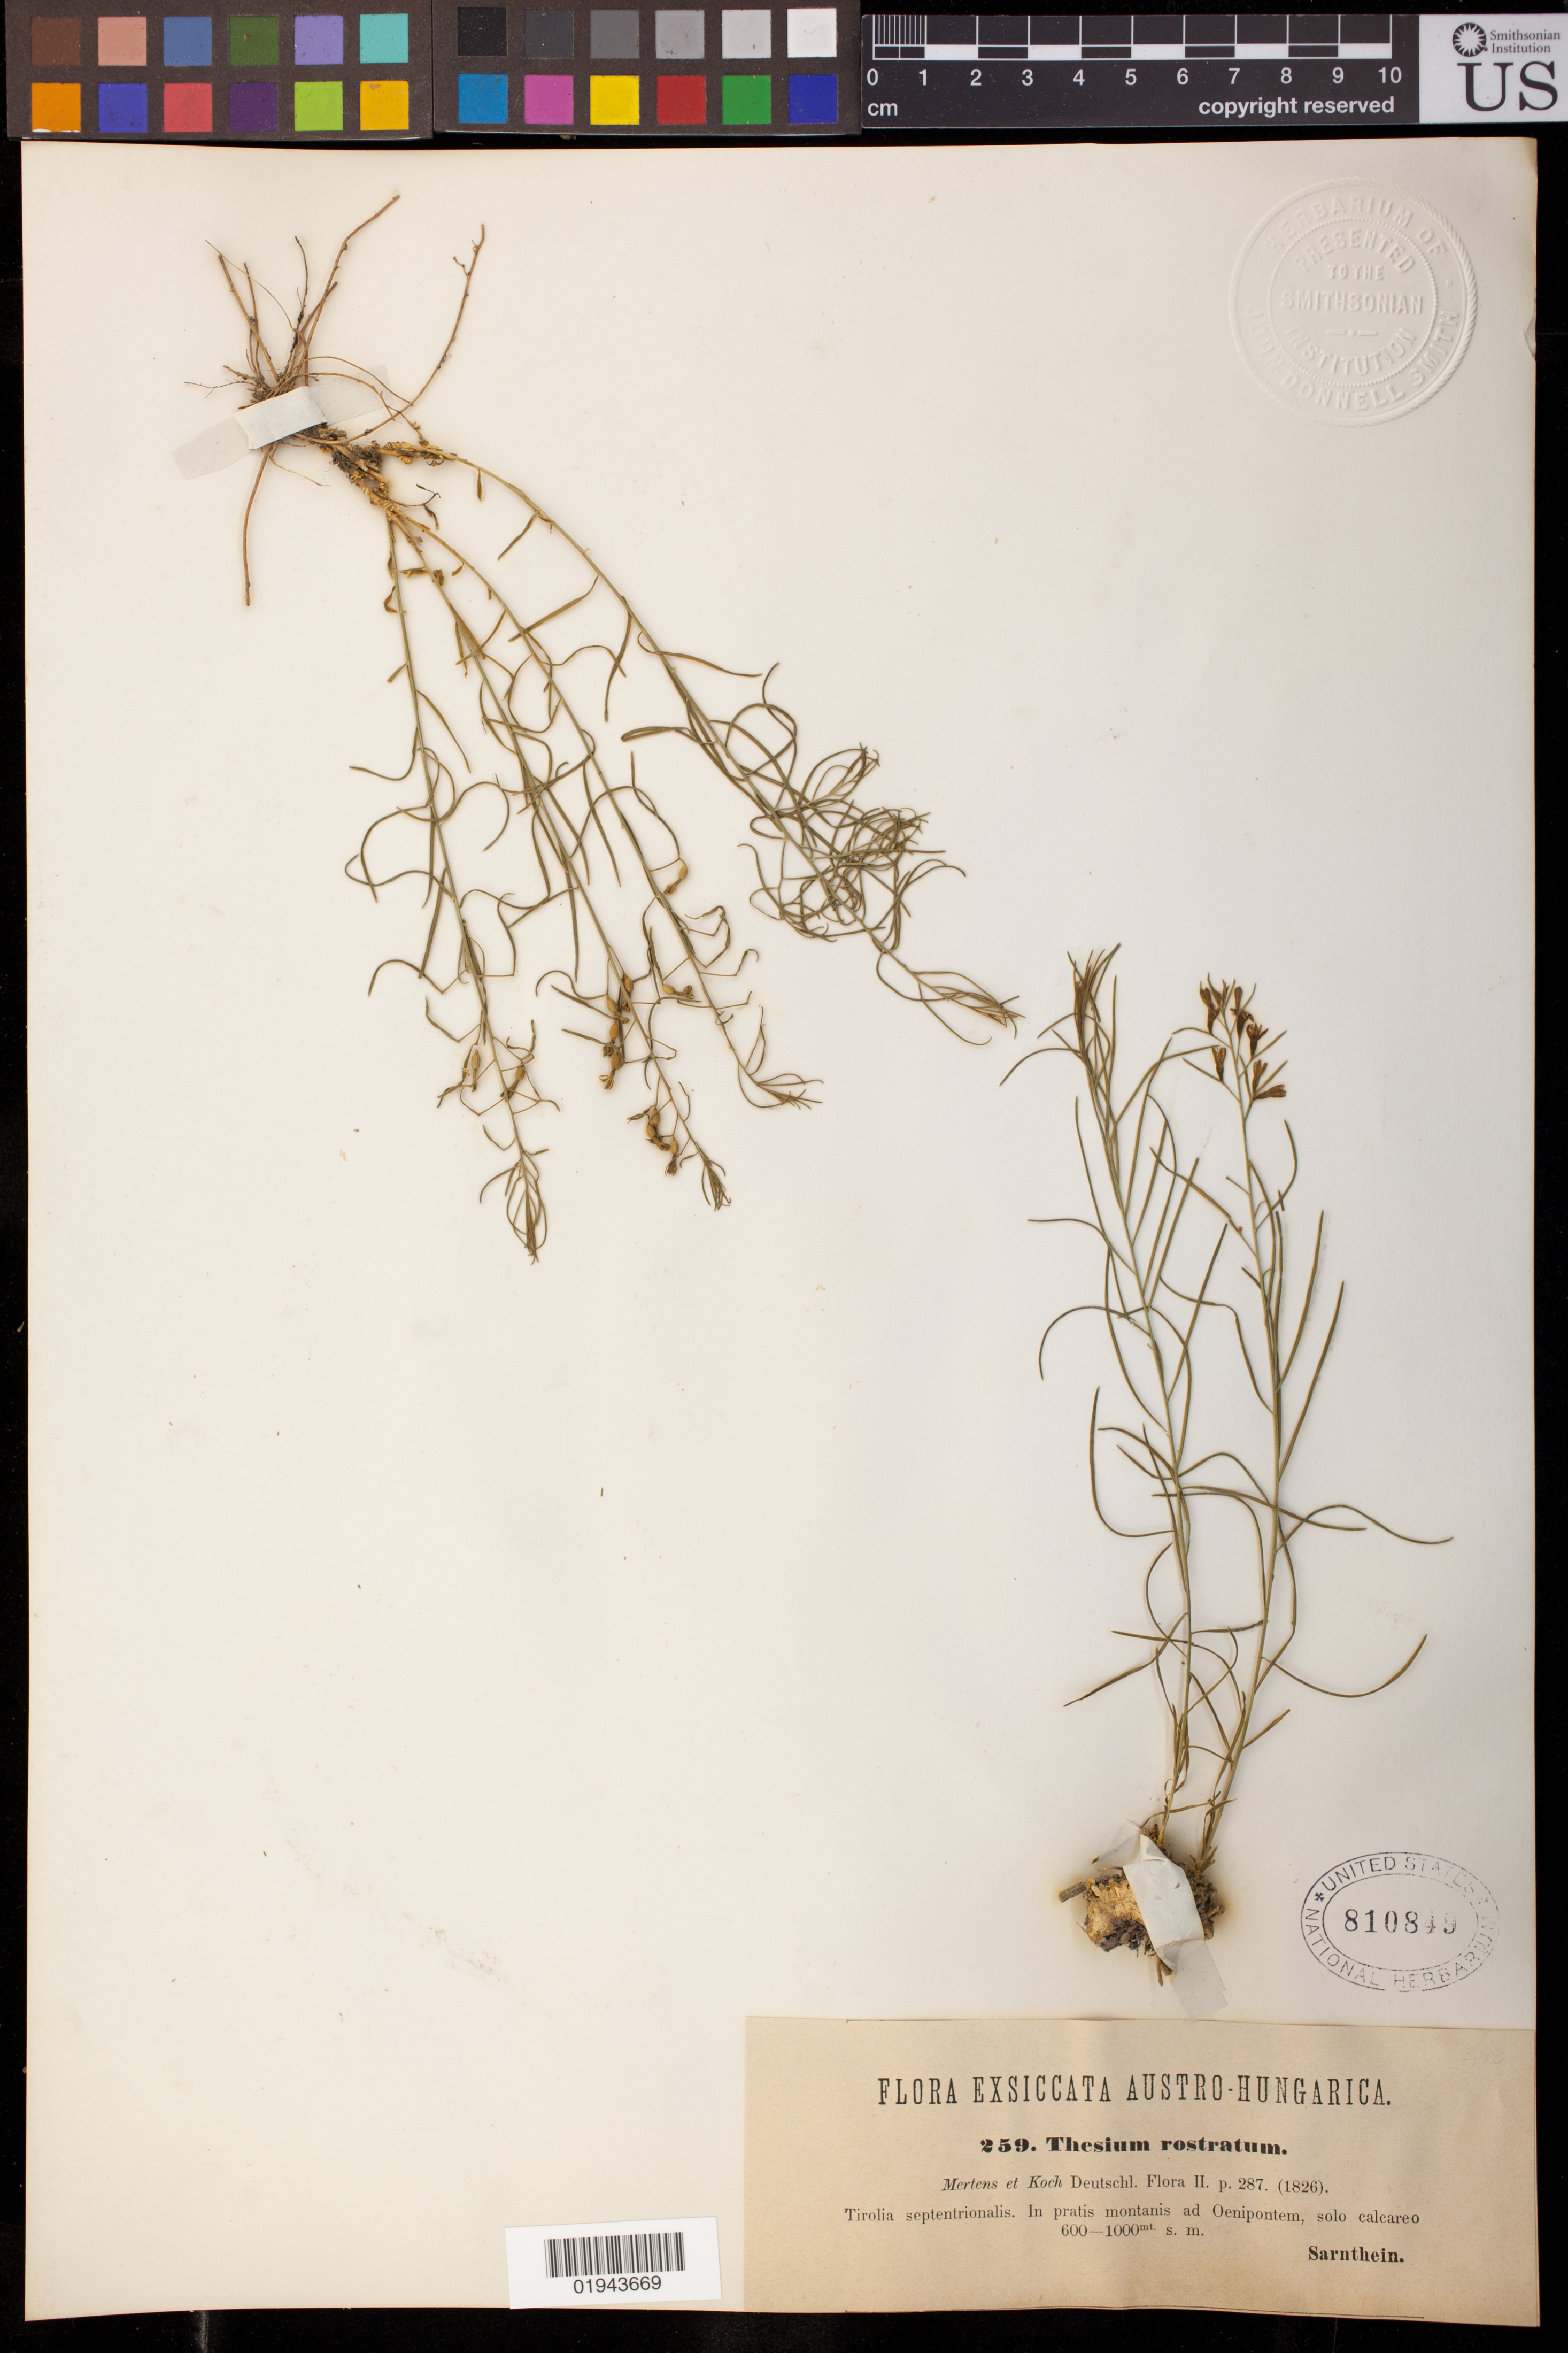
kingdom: Plantae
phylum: Tracheophyta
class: Magnoliopsida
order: Santalales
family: Thesiaceae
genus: Thesium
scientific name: Thesium rostratum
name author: Mert. & W.D.J. Koch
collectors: L. v. Sarnthein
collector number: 259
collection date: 1826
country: Austria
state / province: Tirol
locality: Tirolia septentrionalis. In pratis monantis ad Oenipontem [Innsbruck]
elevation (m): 600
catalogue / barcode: US 810849